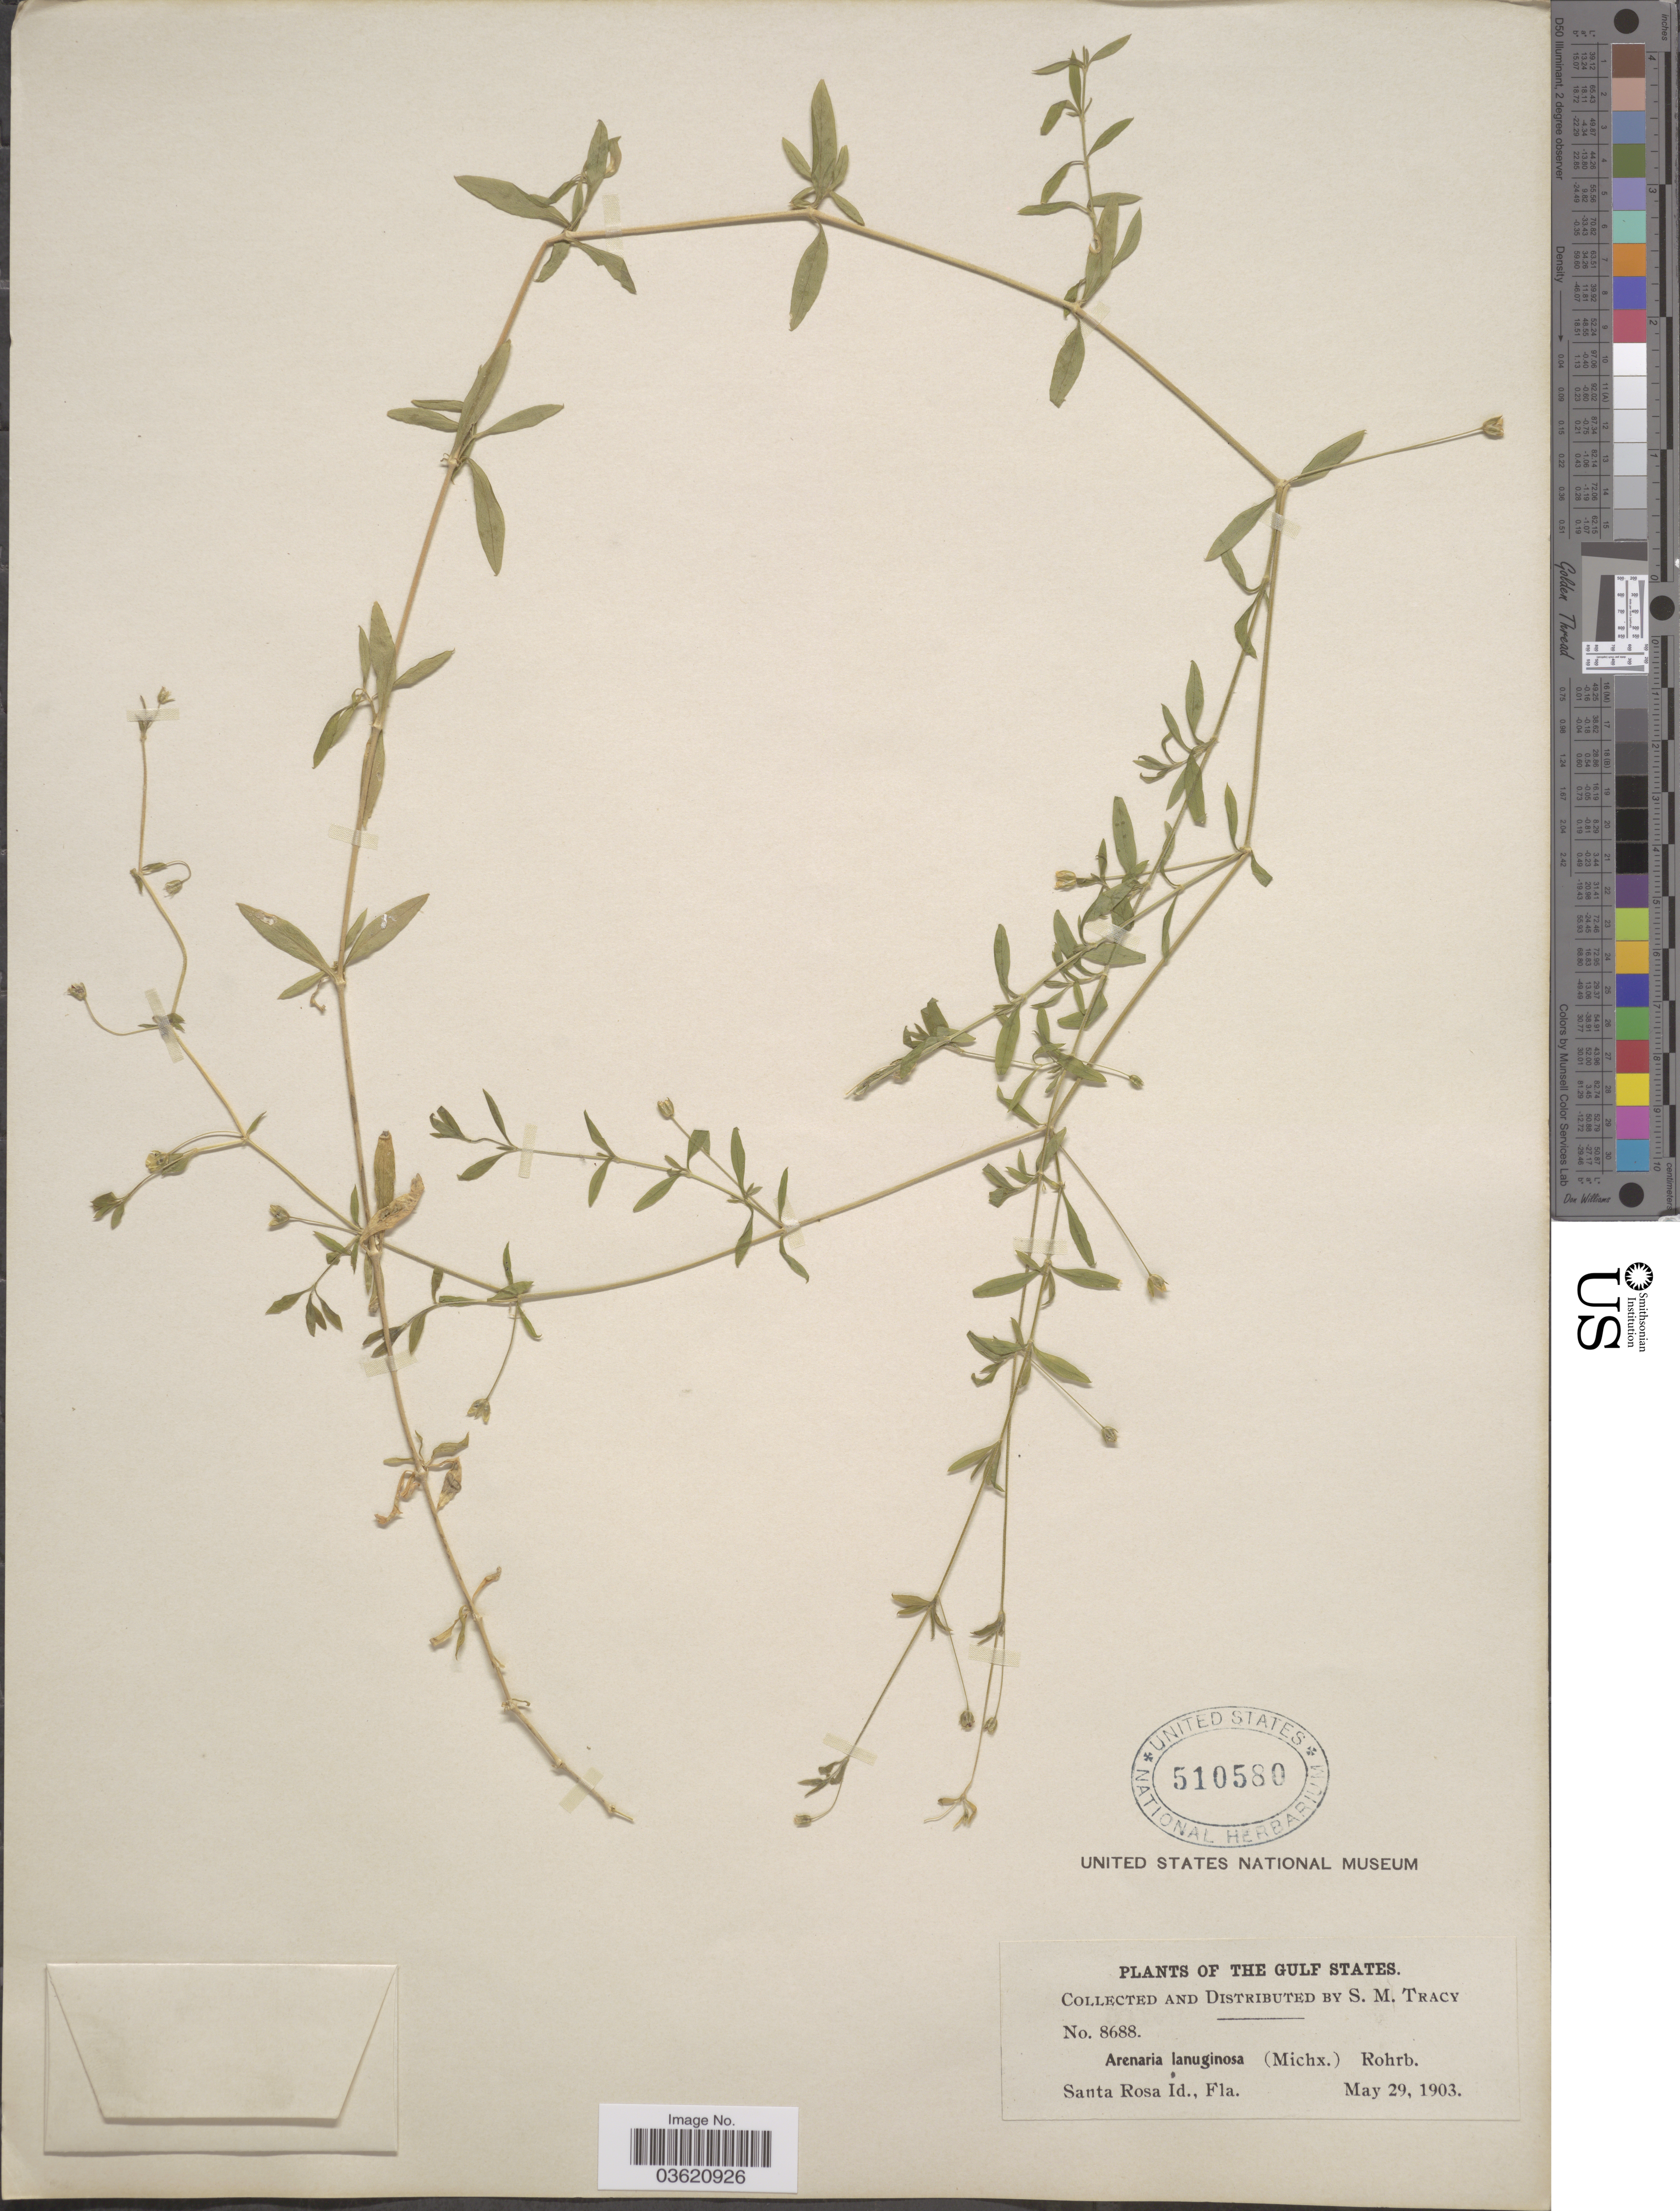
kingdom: Plantae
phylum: Tracheophyta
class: Magnoliopsida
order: Caryophyllales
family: Caryophyllaceae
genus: Arenaria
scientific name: Arenaria lanuginosa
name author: (Michx.) Rohrb.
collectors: S. M. Tracy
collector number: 8688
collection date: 1903-05-29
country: United States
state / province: Florida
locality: The Gulf States. Santa Rosa Id.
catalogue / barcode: US 510580